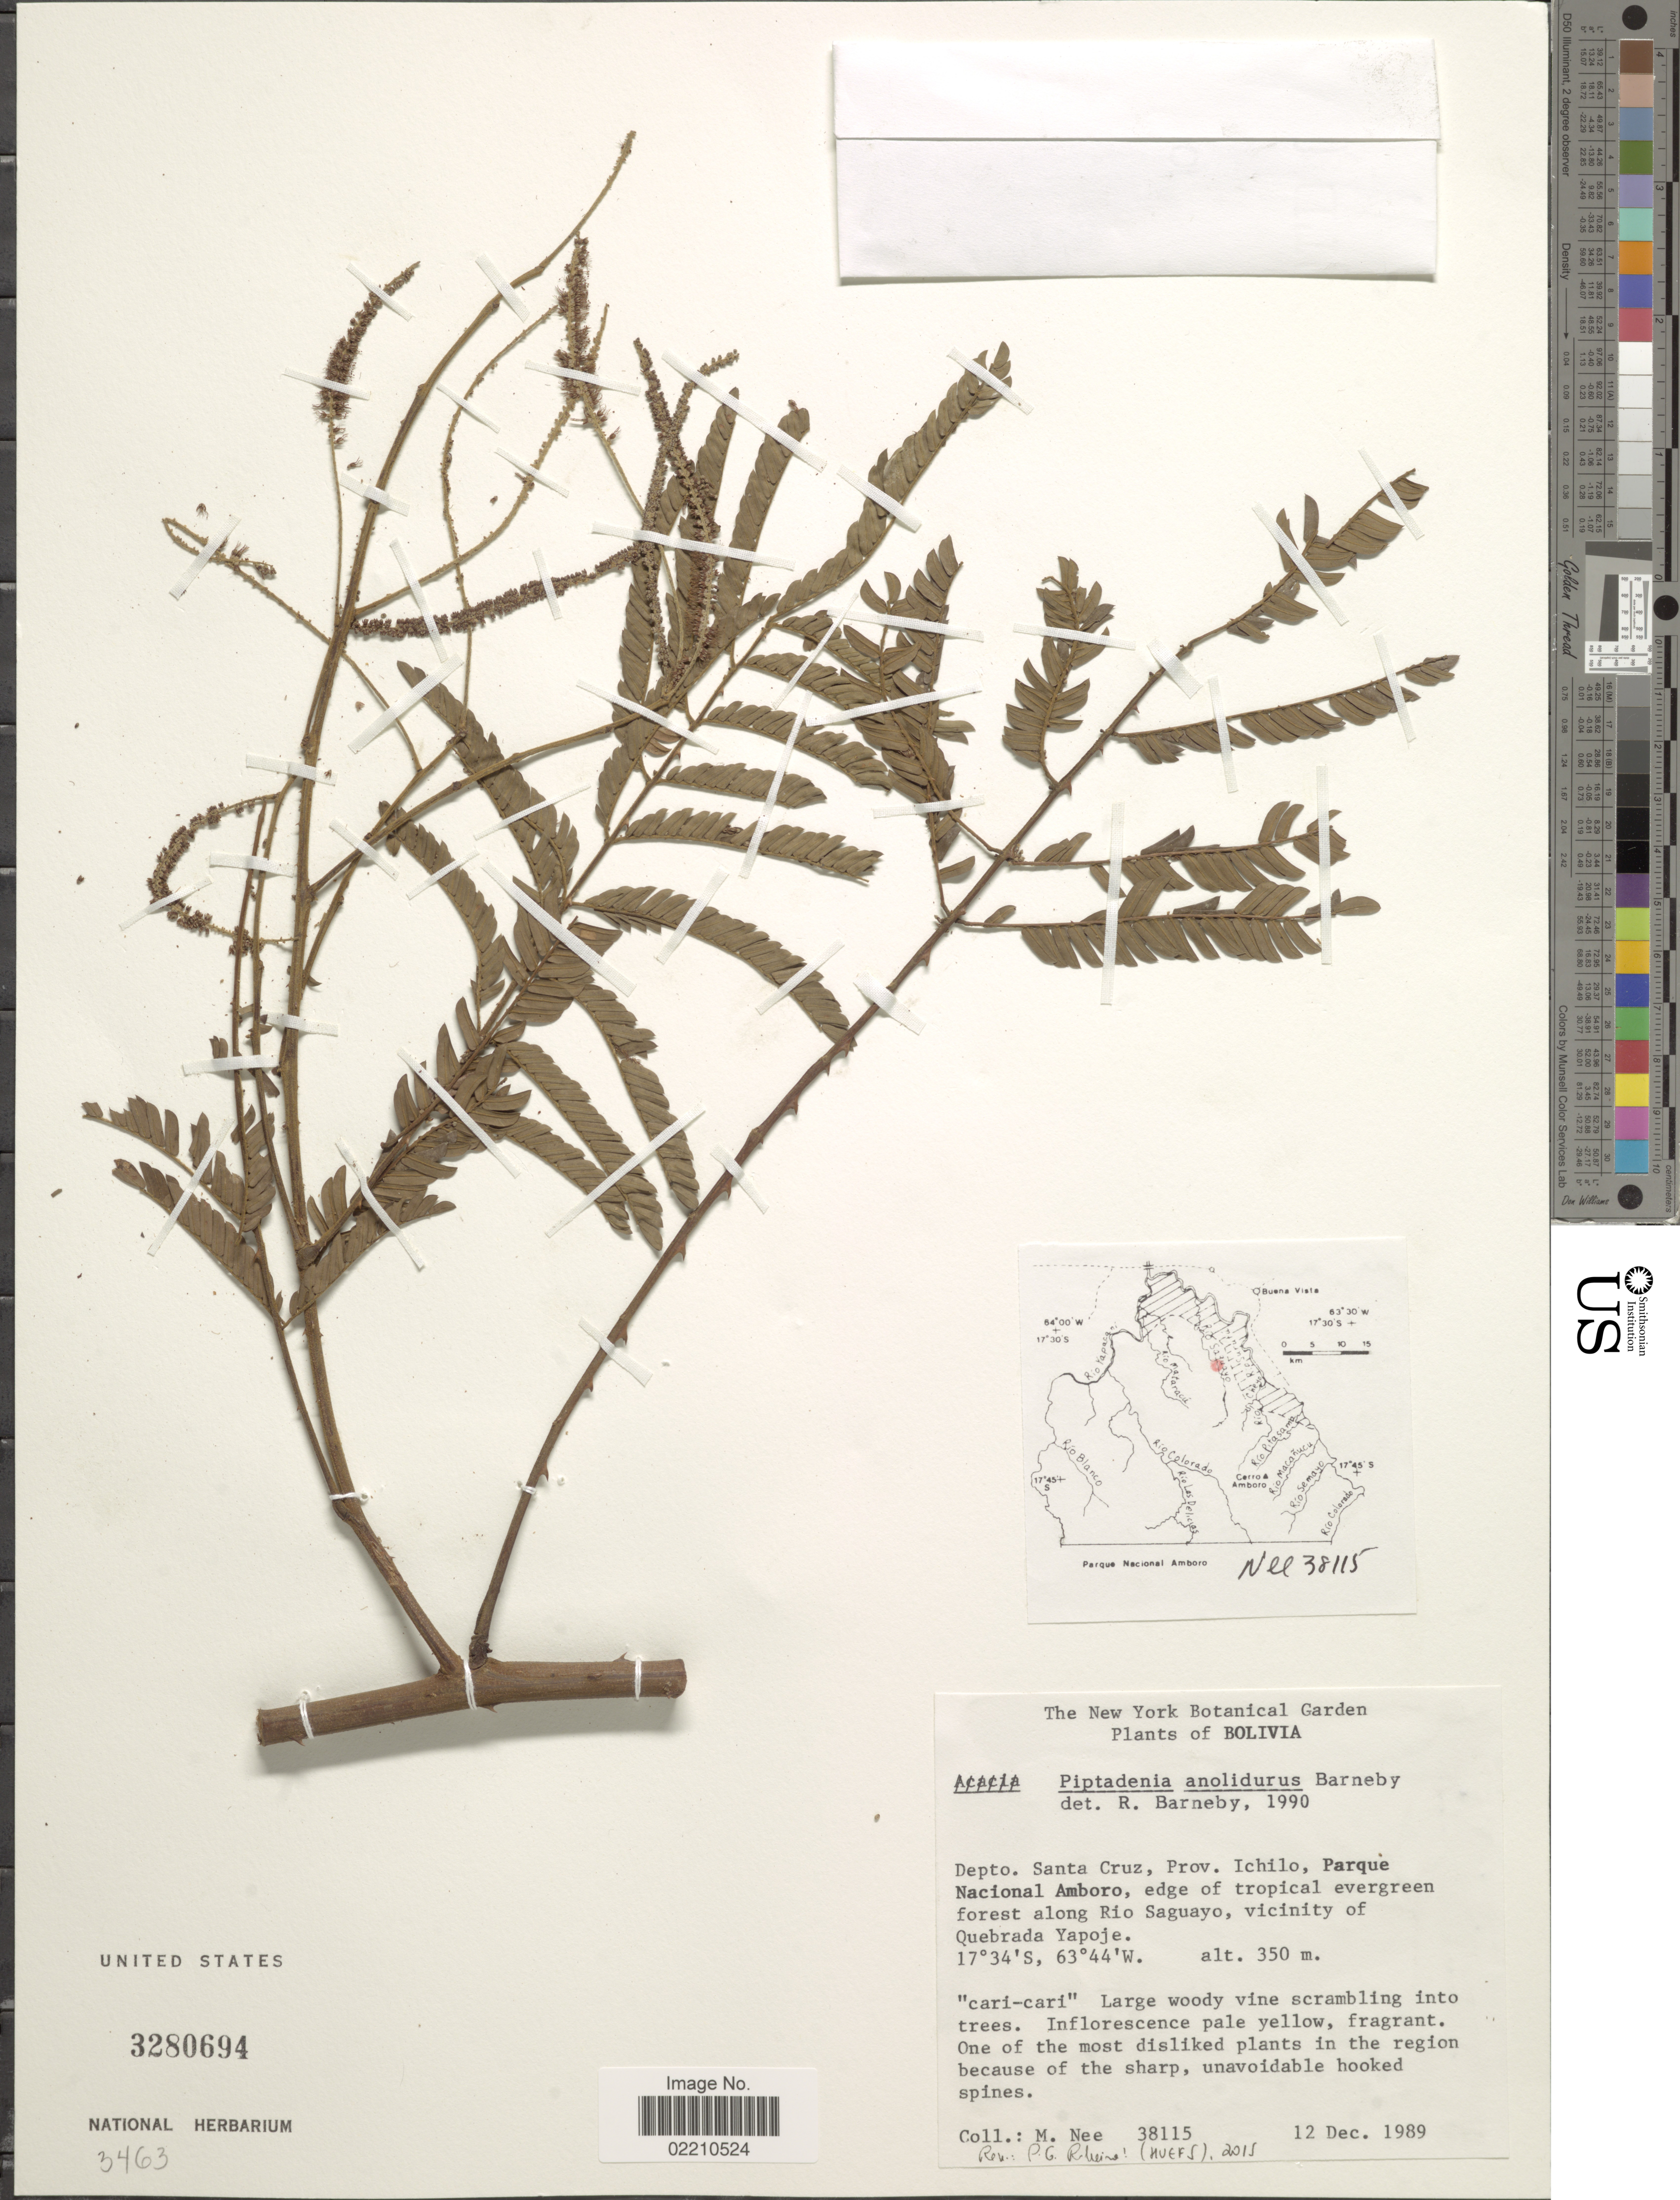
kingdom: Plantae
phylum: Tracheophyta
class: Magnoliopsida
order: Fabales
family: Fabaceae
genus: Piptadenia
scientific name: Piptadenia anolidurus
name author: Barneby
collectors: M. Nee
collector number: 38115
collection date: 1989-12-12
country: Bolivia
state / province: Santa Cruz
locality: Depto. Santa Cruz, Prov. Ichilo, Parque Nacional Amboro, edge of tropical evergreen forest along Rio Saguayo, vicinity of Quebrada Yapoje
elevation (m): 350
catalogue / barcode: US 3280694